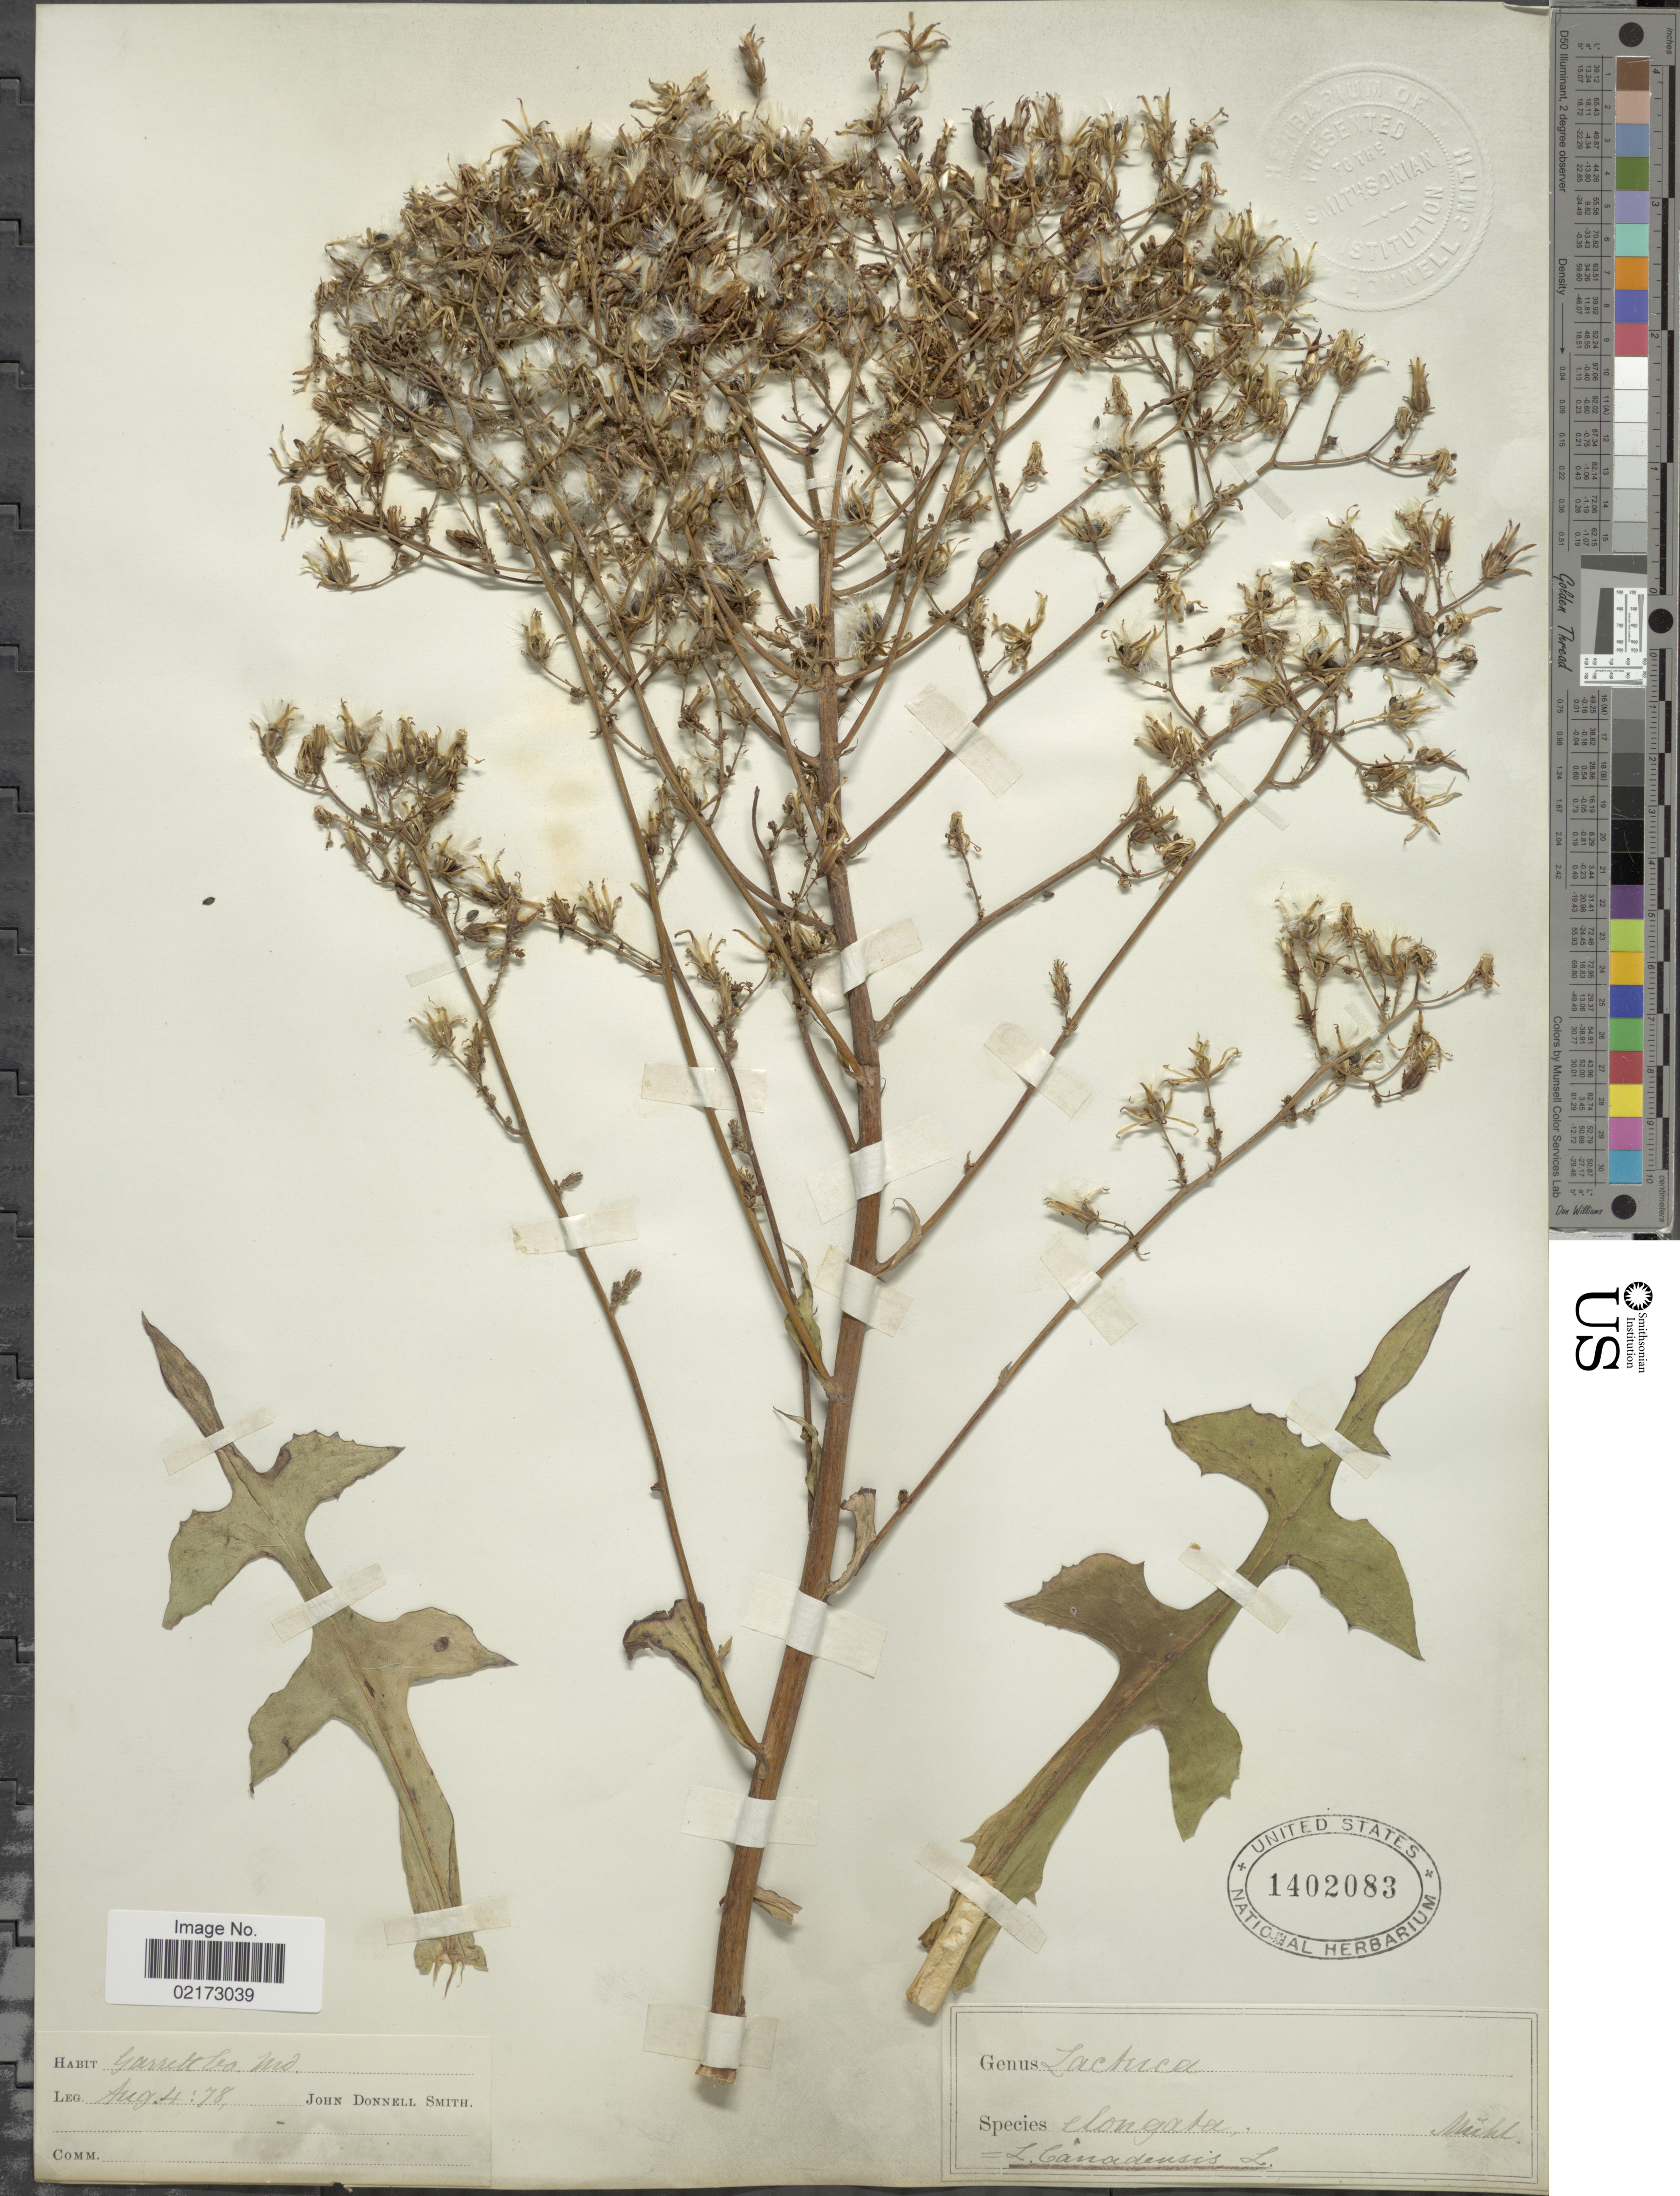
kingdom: Plantae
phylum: Tracheophyta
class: Magnoliopsida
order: Asterales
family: Asteraceae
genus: Lactuca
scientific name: Lactuca canadensis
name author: L.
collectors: J. Donnell Smith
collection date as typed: Transcribed d/m/y: 4/8/78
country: United States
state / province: Maryland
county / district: Garrett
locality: Garrett Co. Md.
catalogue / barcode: US 1402083